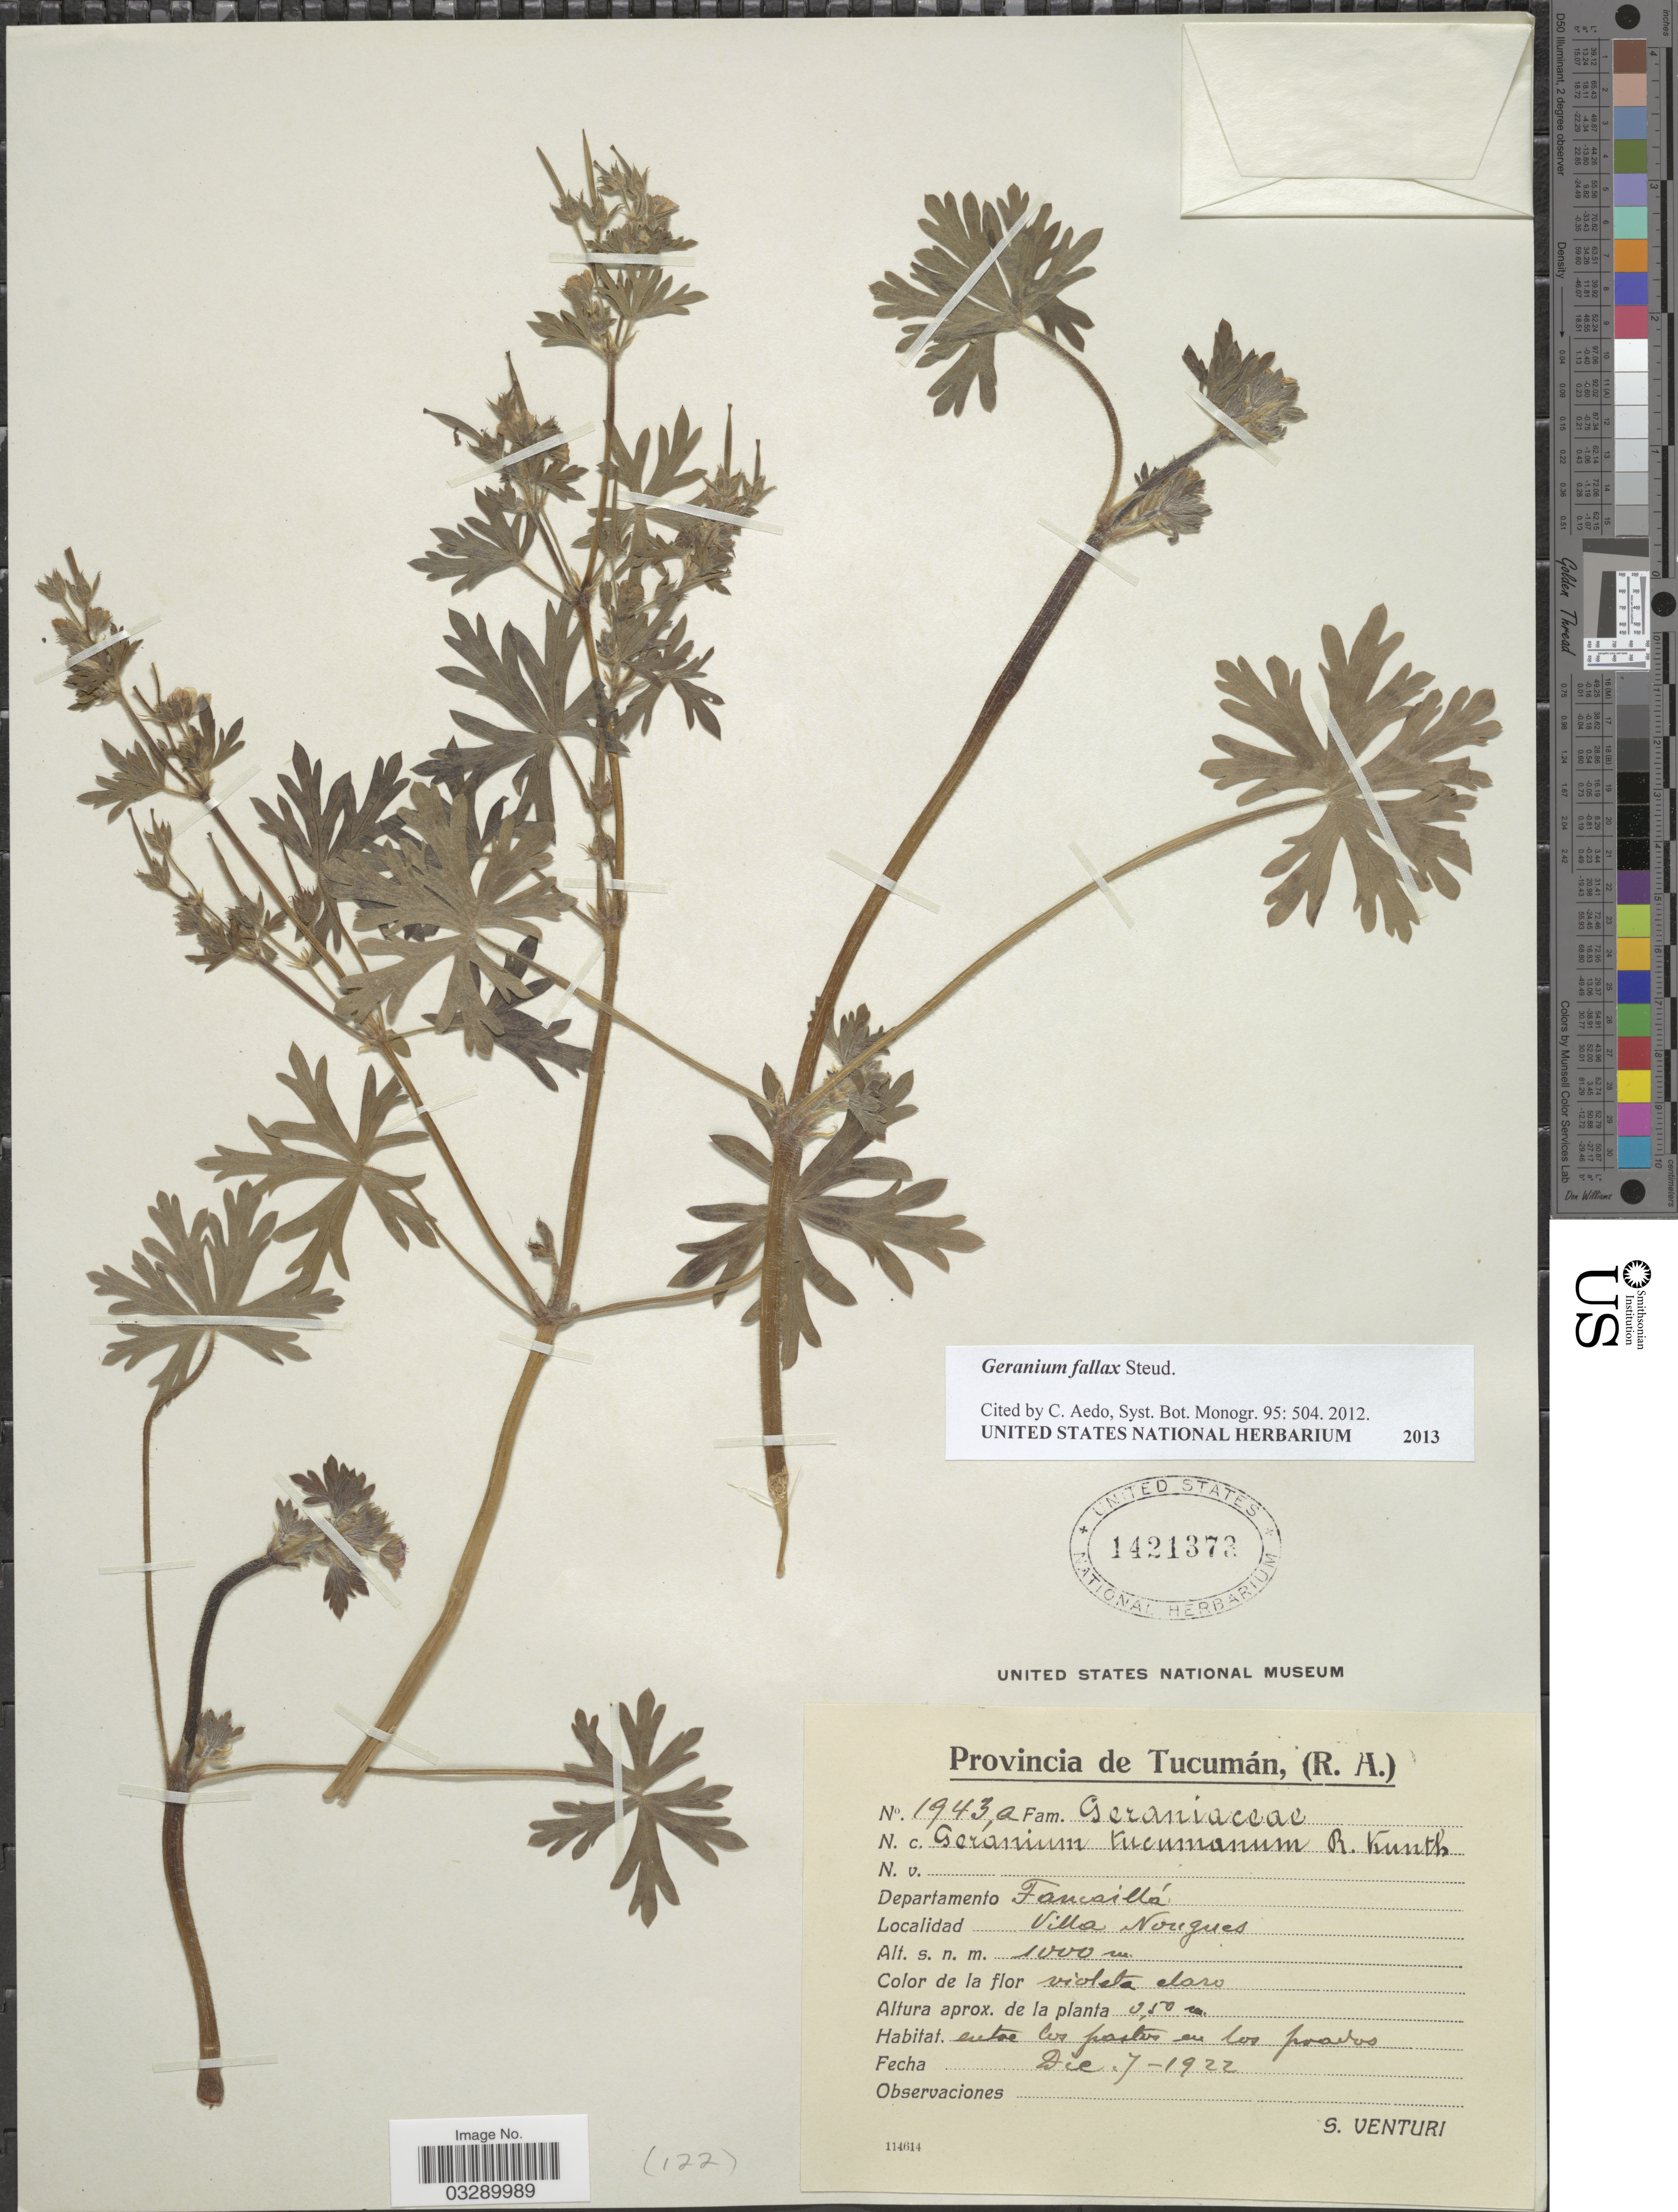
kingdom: Plantae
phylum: Tracheophyta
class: Magnoliopsida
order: Geraniales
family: Geraniaceae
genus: Geranium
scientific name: Geranium fallax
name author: Steud.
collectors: S. Venturi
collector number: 1943a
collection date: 1922-12-07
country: Argentina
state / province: Tucuman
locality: Departamento Famaillá. Villa Nougues.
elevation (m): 1000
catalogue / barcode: US 1421373